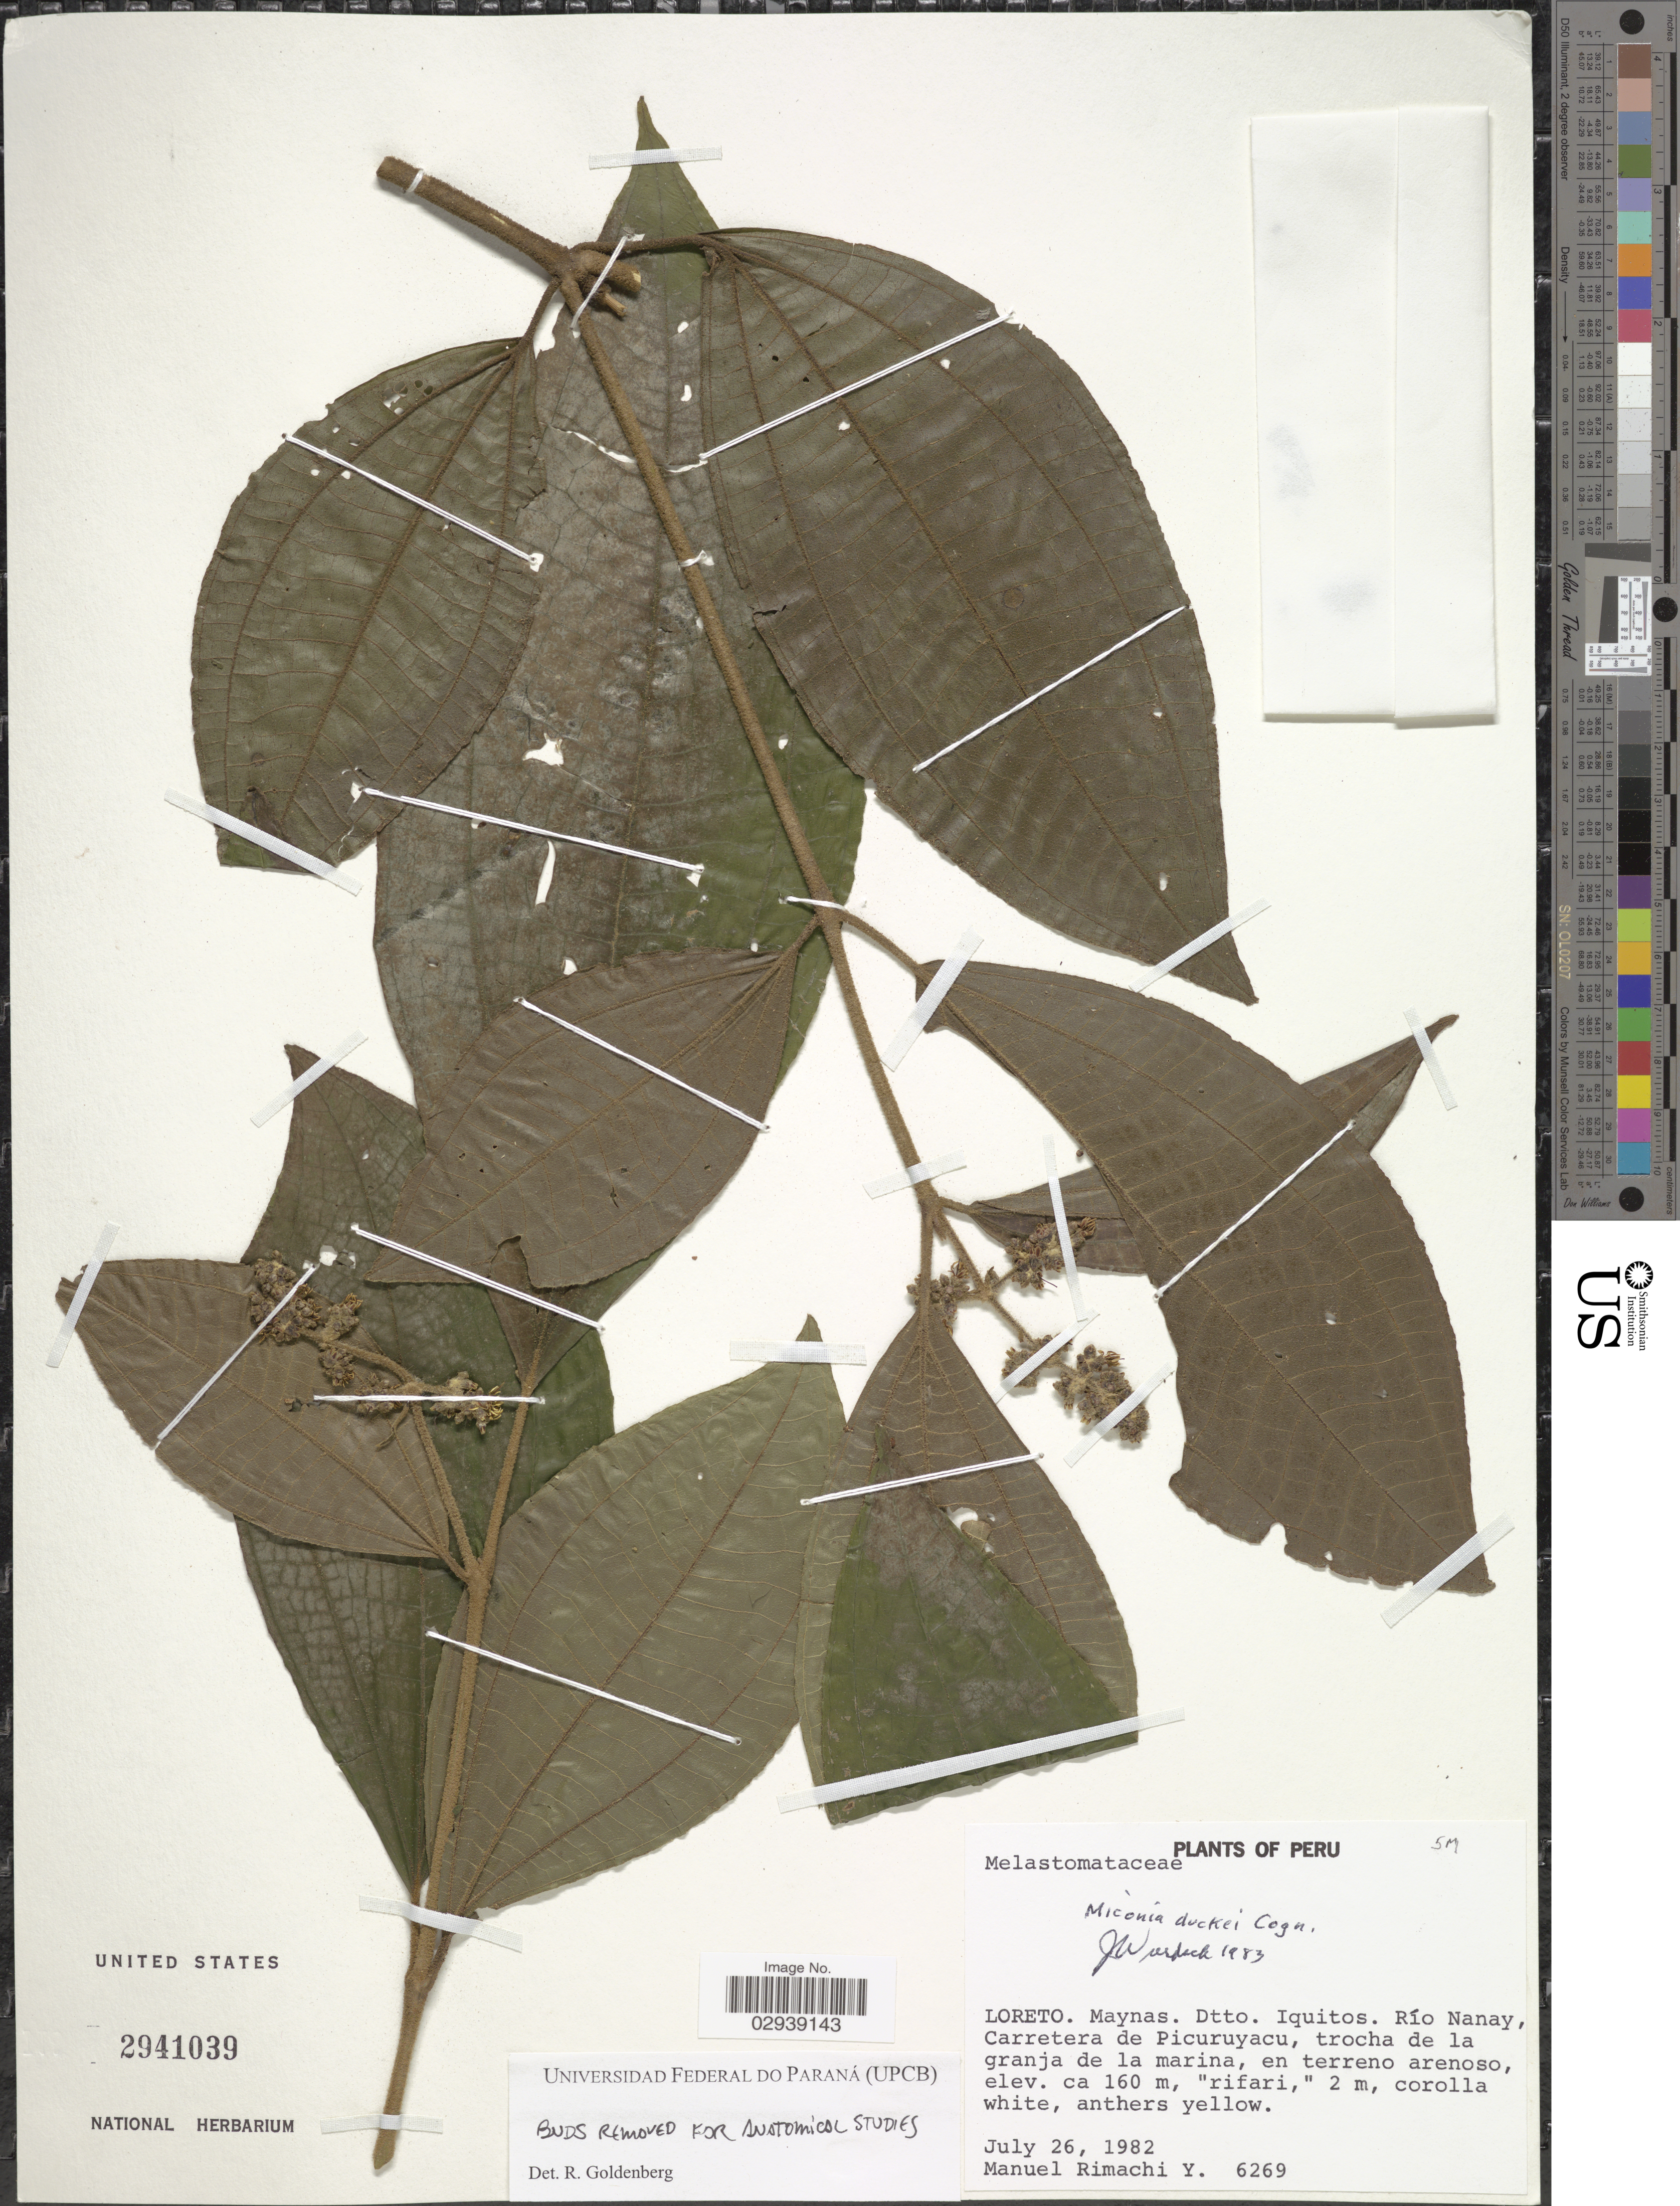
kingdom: Plantae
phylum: Tracheophyta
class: Magnoliopsida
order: Myrtales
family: Melastomataceae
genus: Miconia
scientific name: Miconia duckei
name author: Cogn.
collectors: M. Rimachi Y.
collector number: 6269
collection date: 1982-07-26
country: Peru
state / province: Loreto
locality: Maynas. Dtto. Iquitos. Río Nanay, Carretera de Picuruyacu, trocha de la granja de la marina, en terreno arenoso.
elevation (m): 160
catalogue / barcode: US 2941039